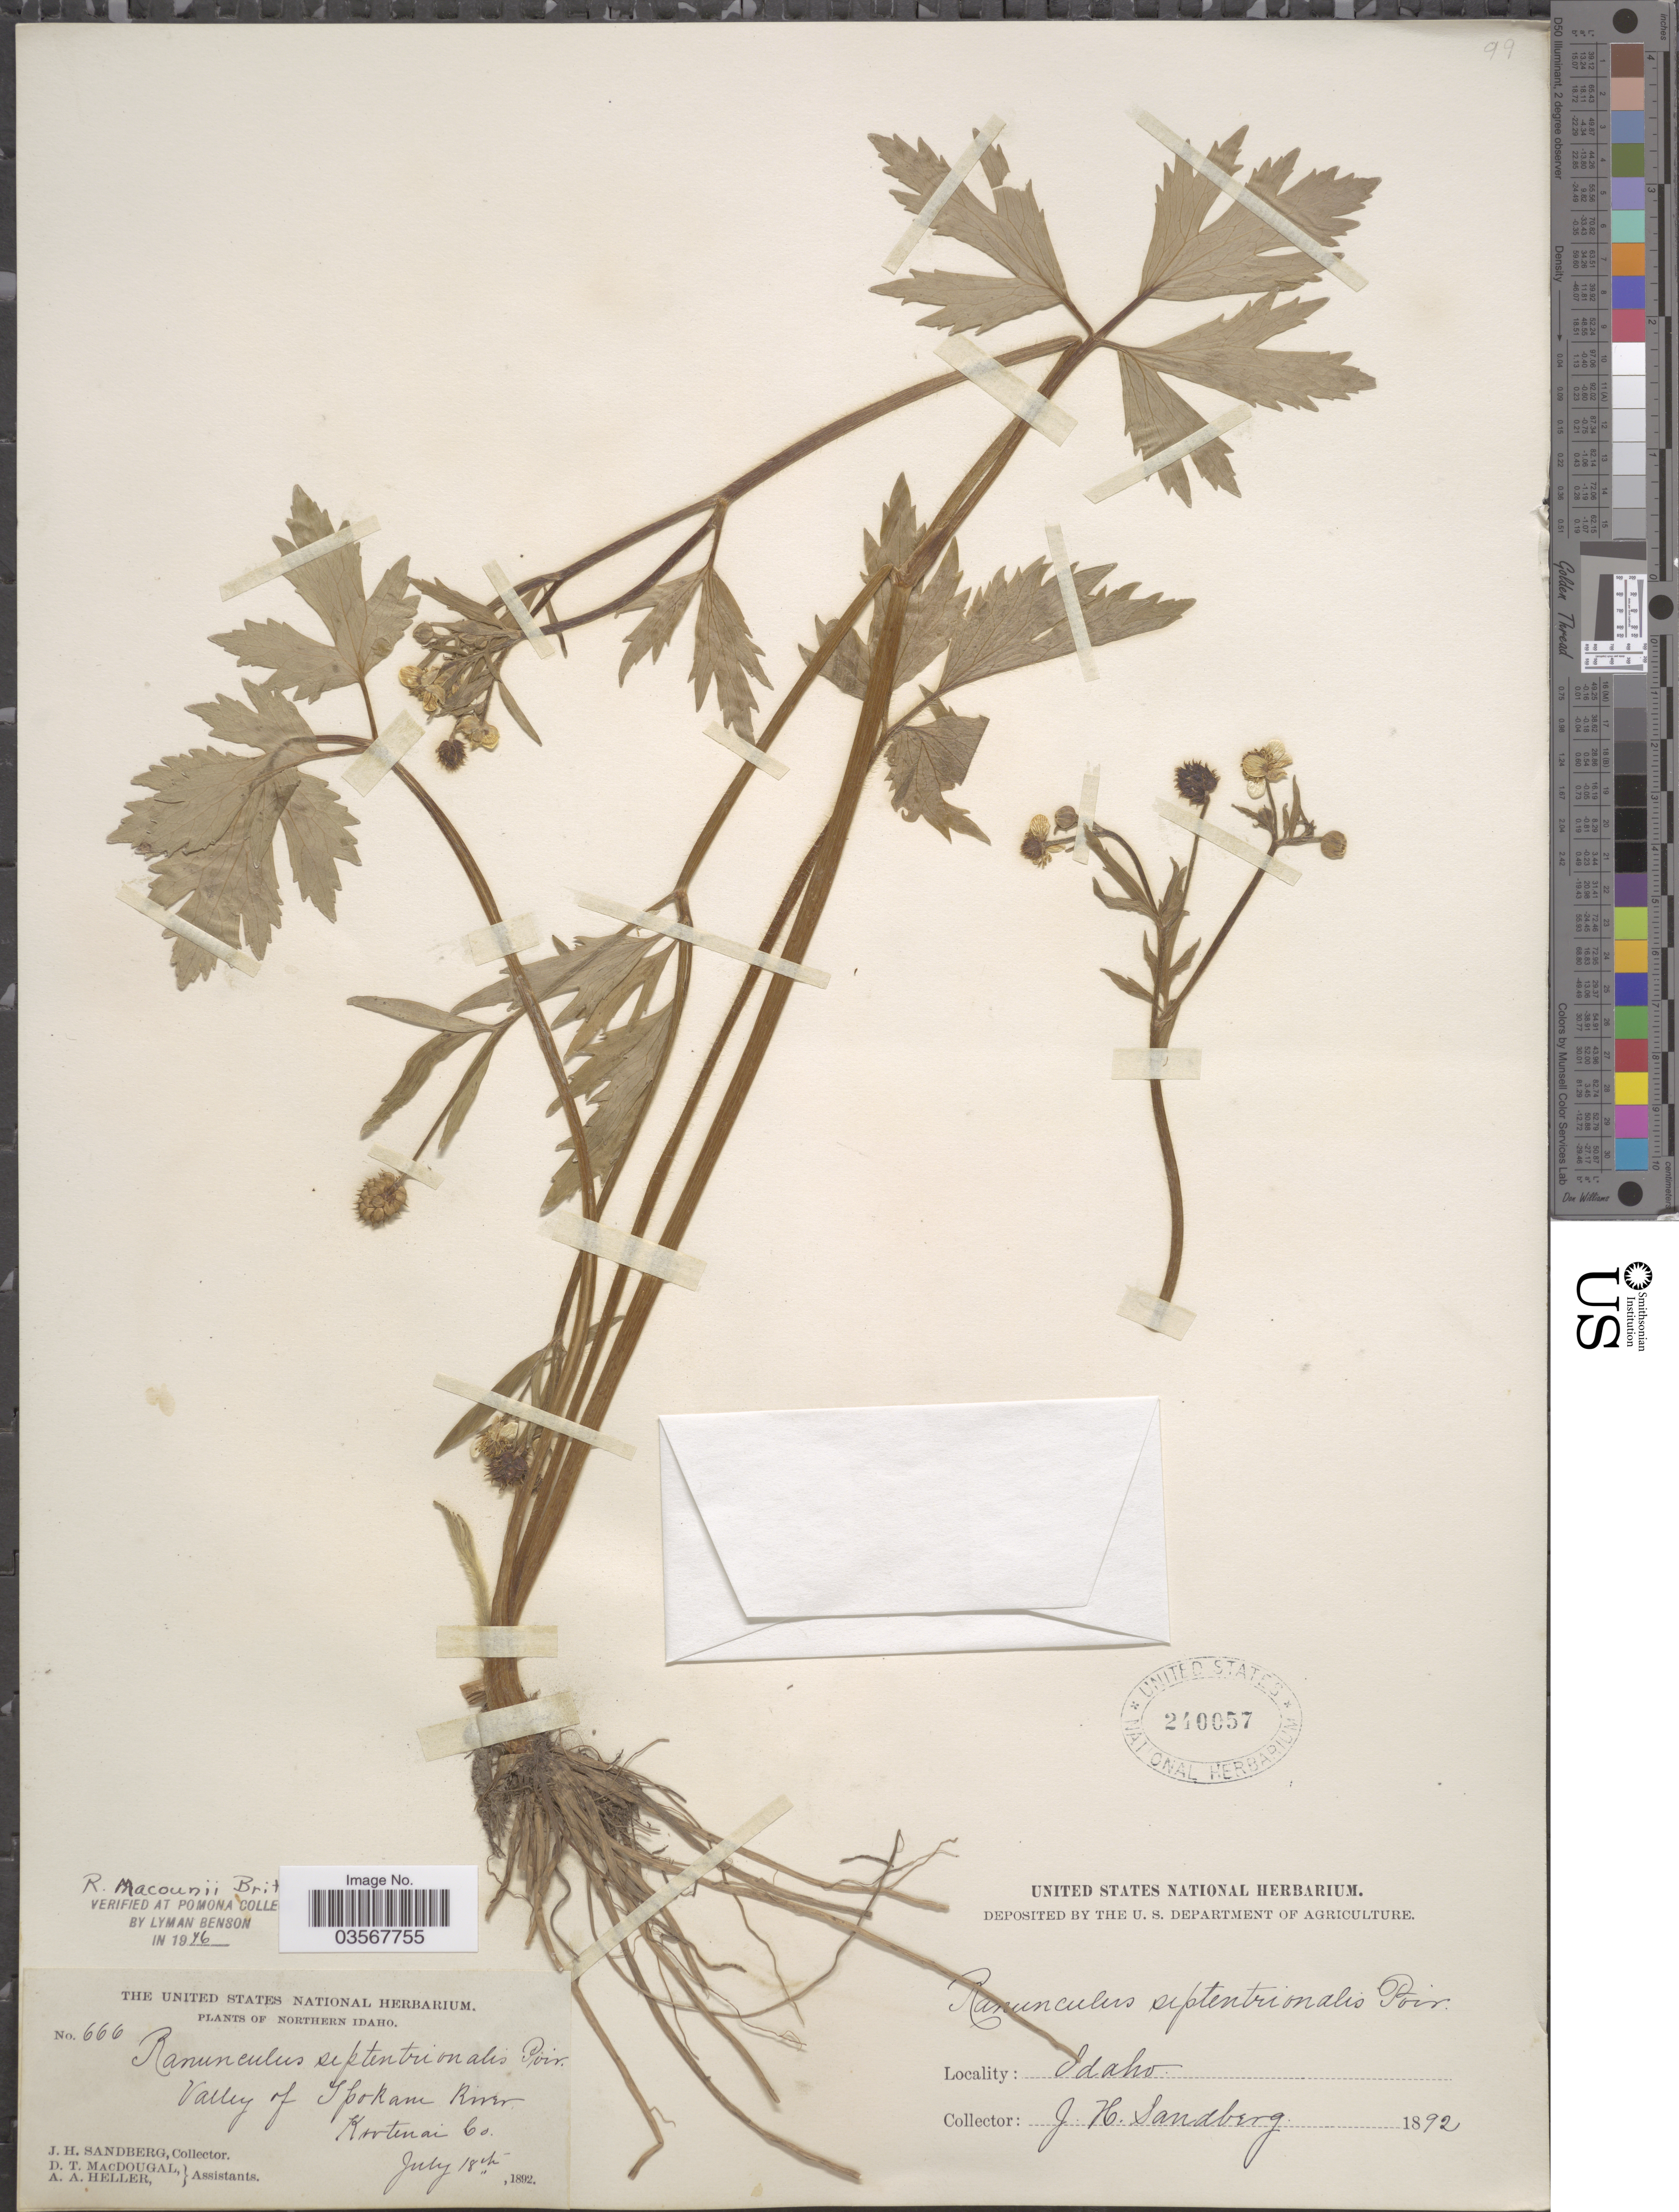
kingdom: Plantae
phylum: Tracheophyta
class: Magnoliopsida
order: Ranunculales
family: Ranunculaceae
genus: Ranunculus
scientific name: Ranunculus macounii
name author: Britton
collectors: J. H. Sandberg, D. T. MacDougal & A. A. Heller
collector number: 666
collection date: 1892-07-18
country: United States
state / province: Idaho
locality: Northern Idaho. Valley of Spokane River, Kootenai Co.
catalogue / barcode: US 240057